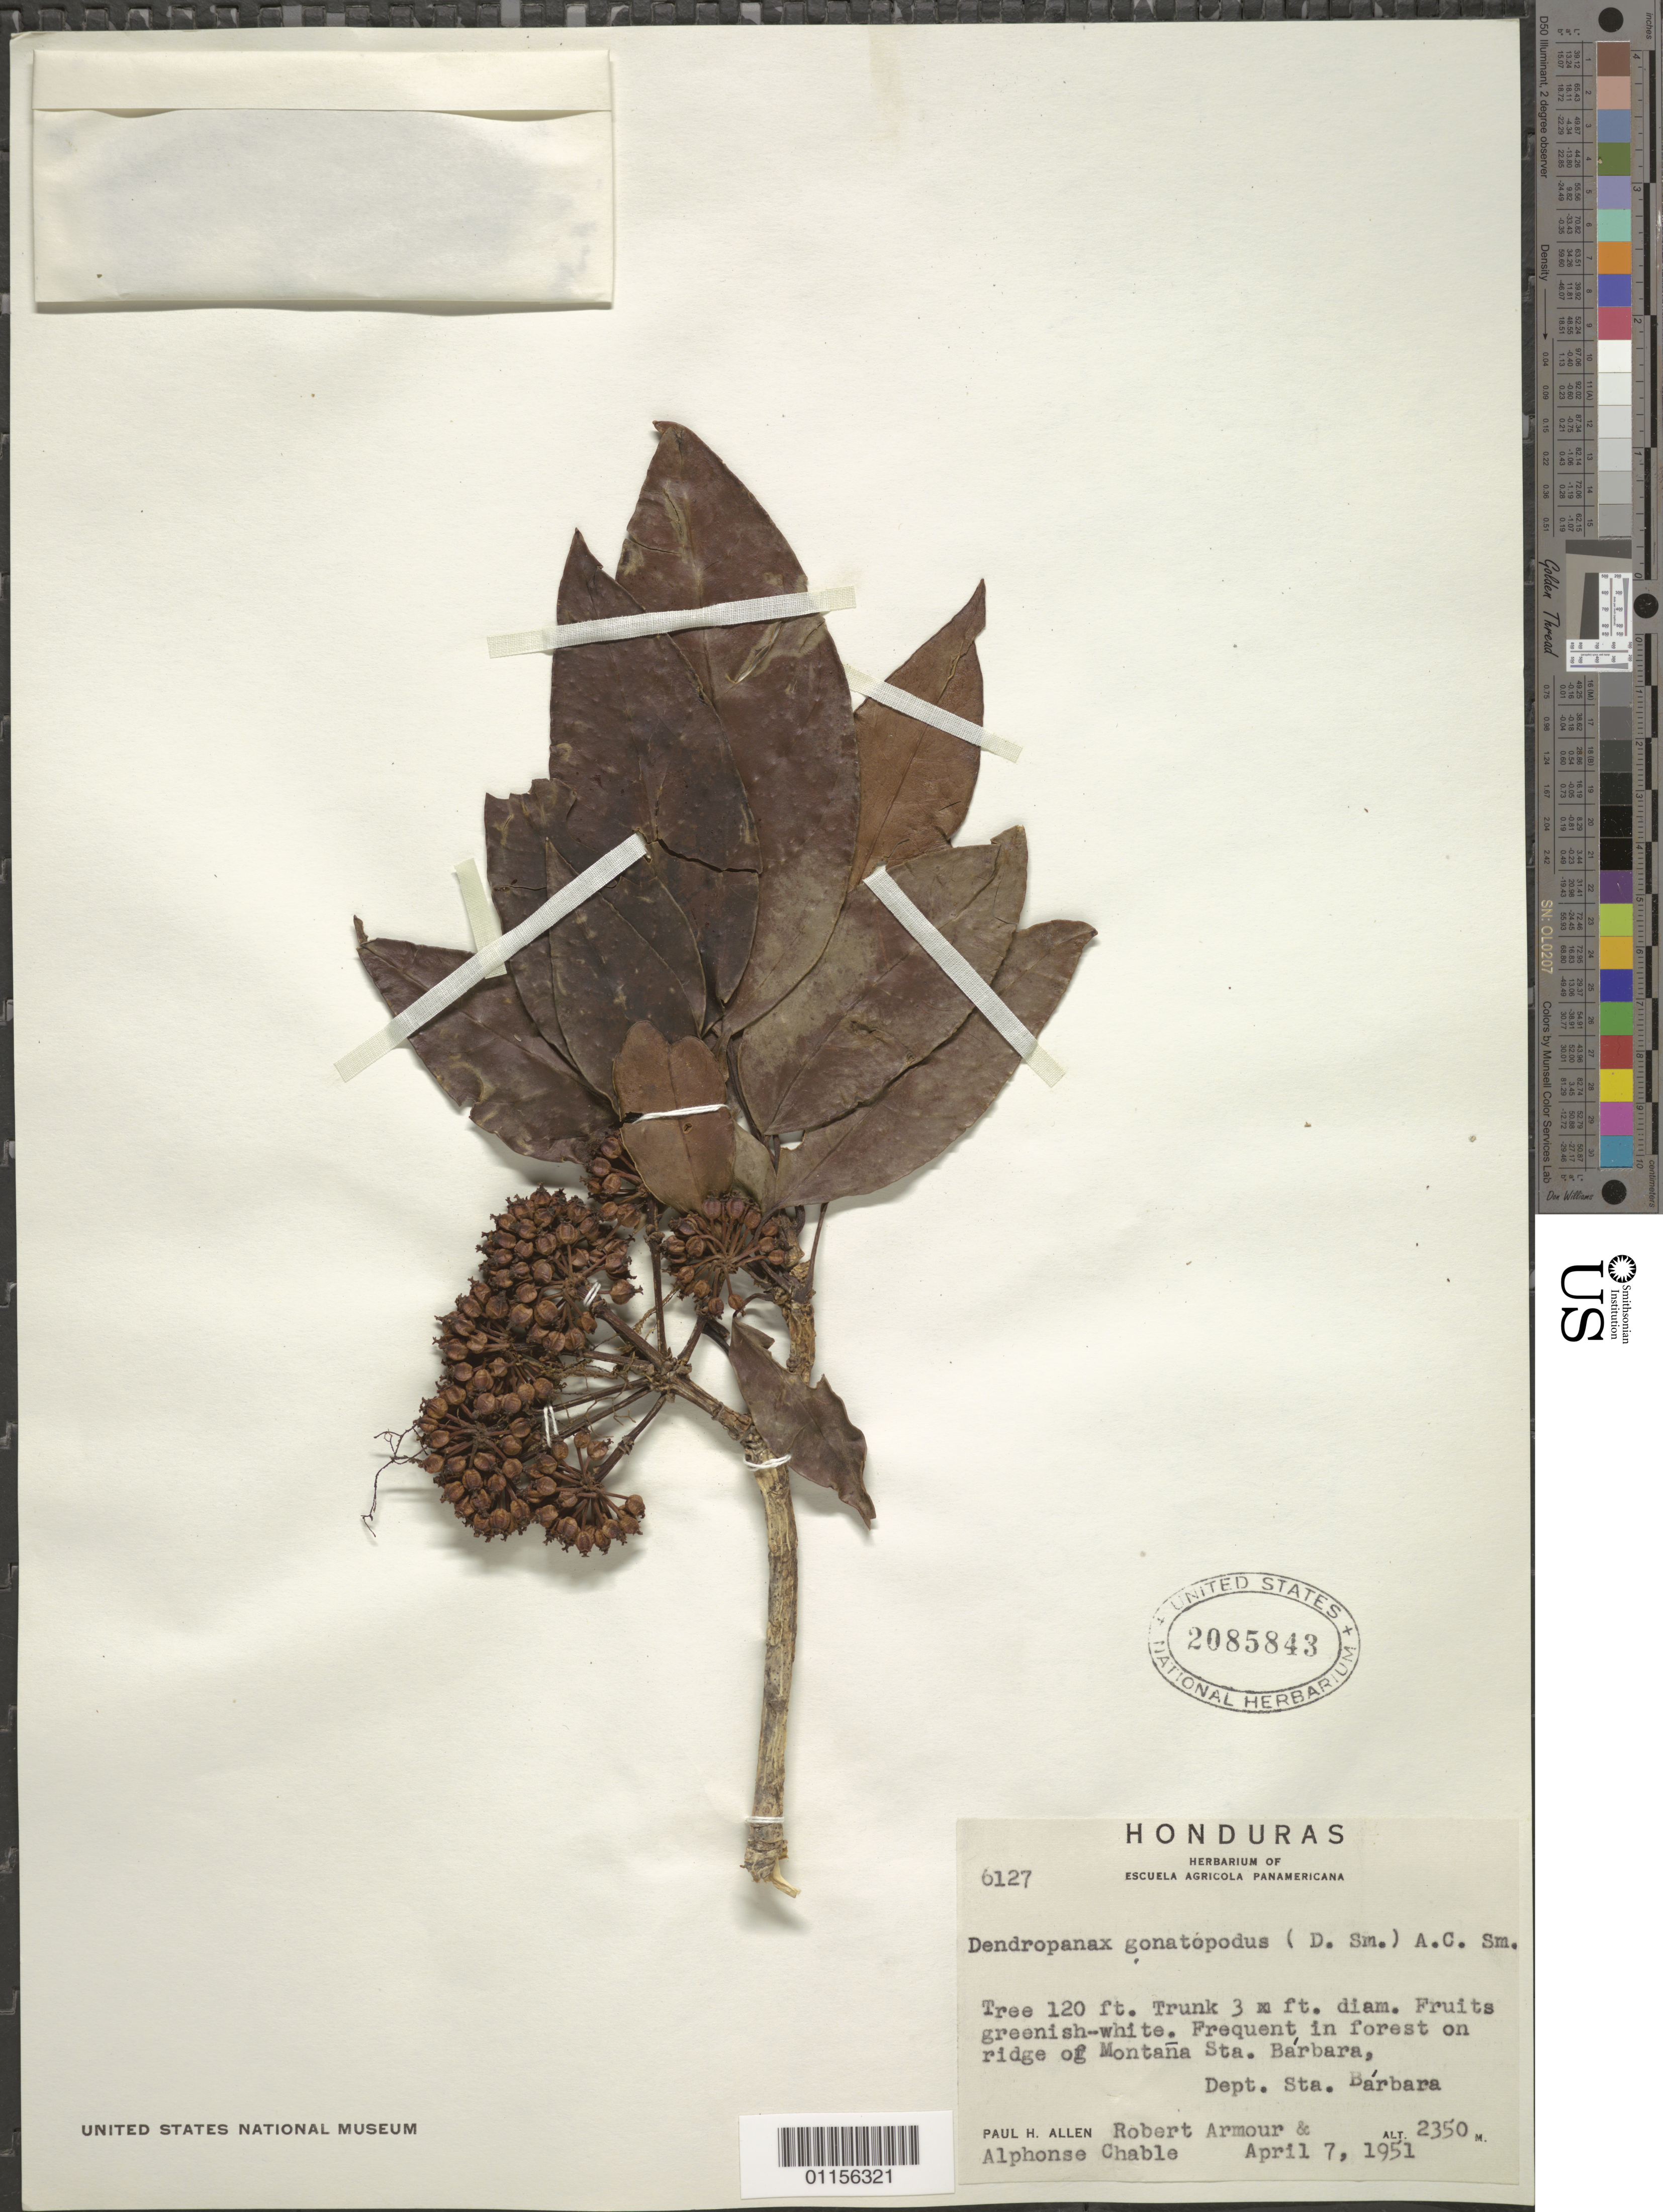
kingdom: Plantae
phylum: Tracheophyta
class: Magnoliopsida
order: Apiales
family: Araliaceae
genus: Dendropanax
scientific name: Dendropanax gonatopodus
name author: (Donn. Sm.) A.C. Sm.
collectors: P. H. Allen, A. Chable & R. Armour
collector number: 6127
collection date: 1951-04-07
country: Honduras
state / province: Santa Bárbara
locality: On ridge of Montana Santa Barbara.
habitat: Tree, in forest. Frequent.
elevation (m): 2350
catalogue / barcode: US 2085843